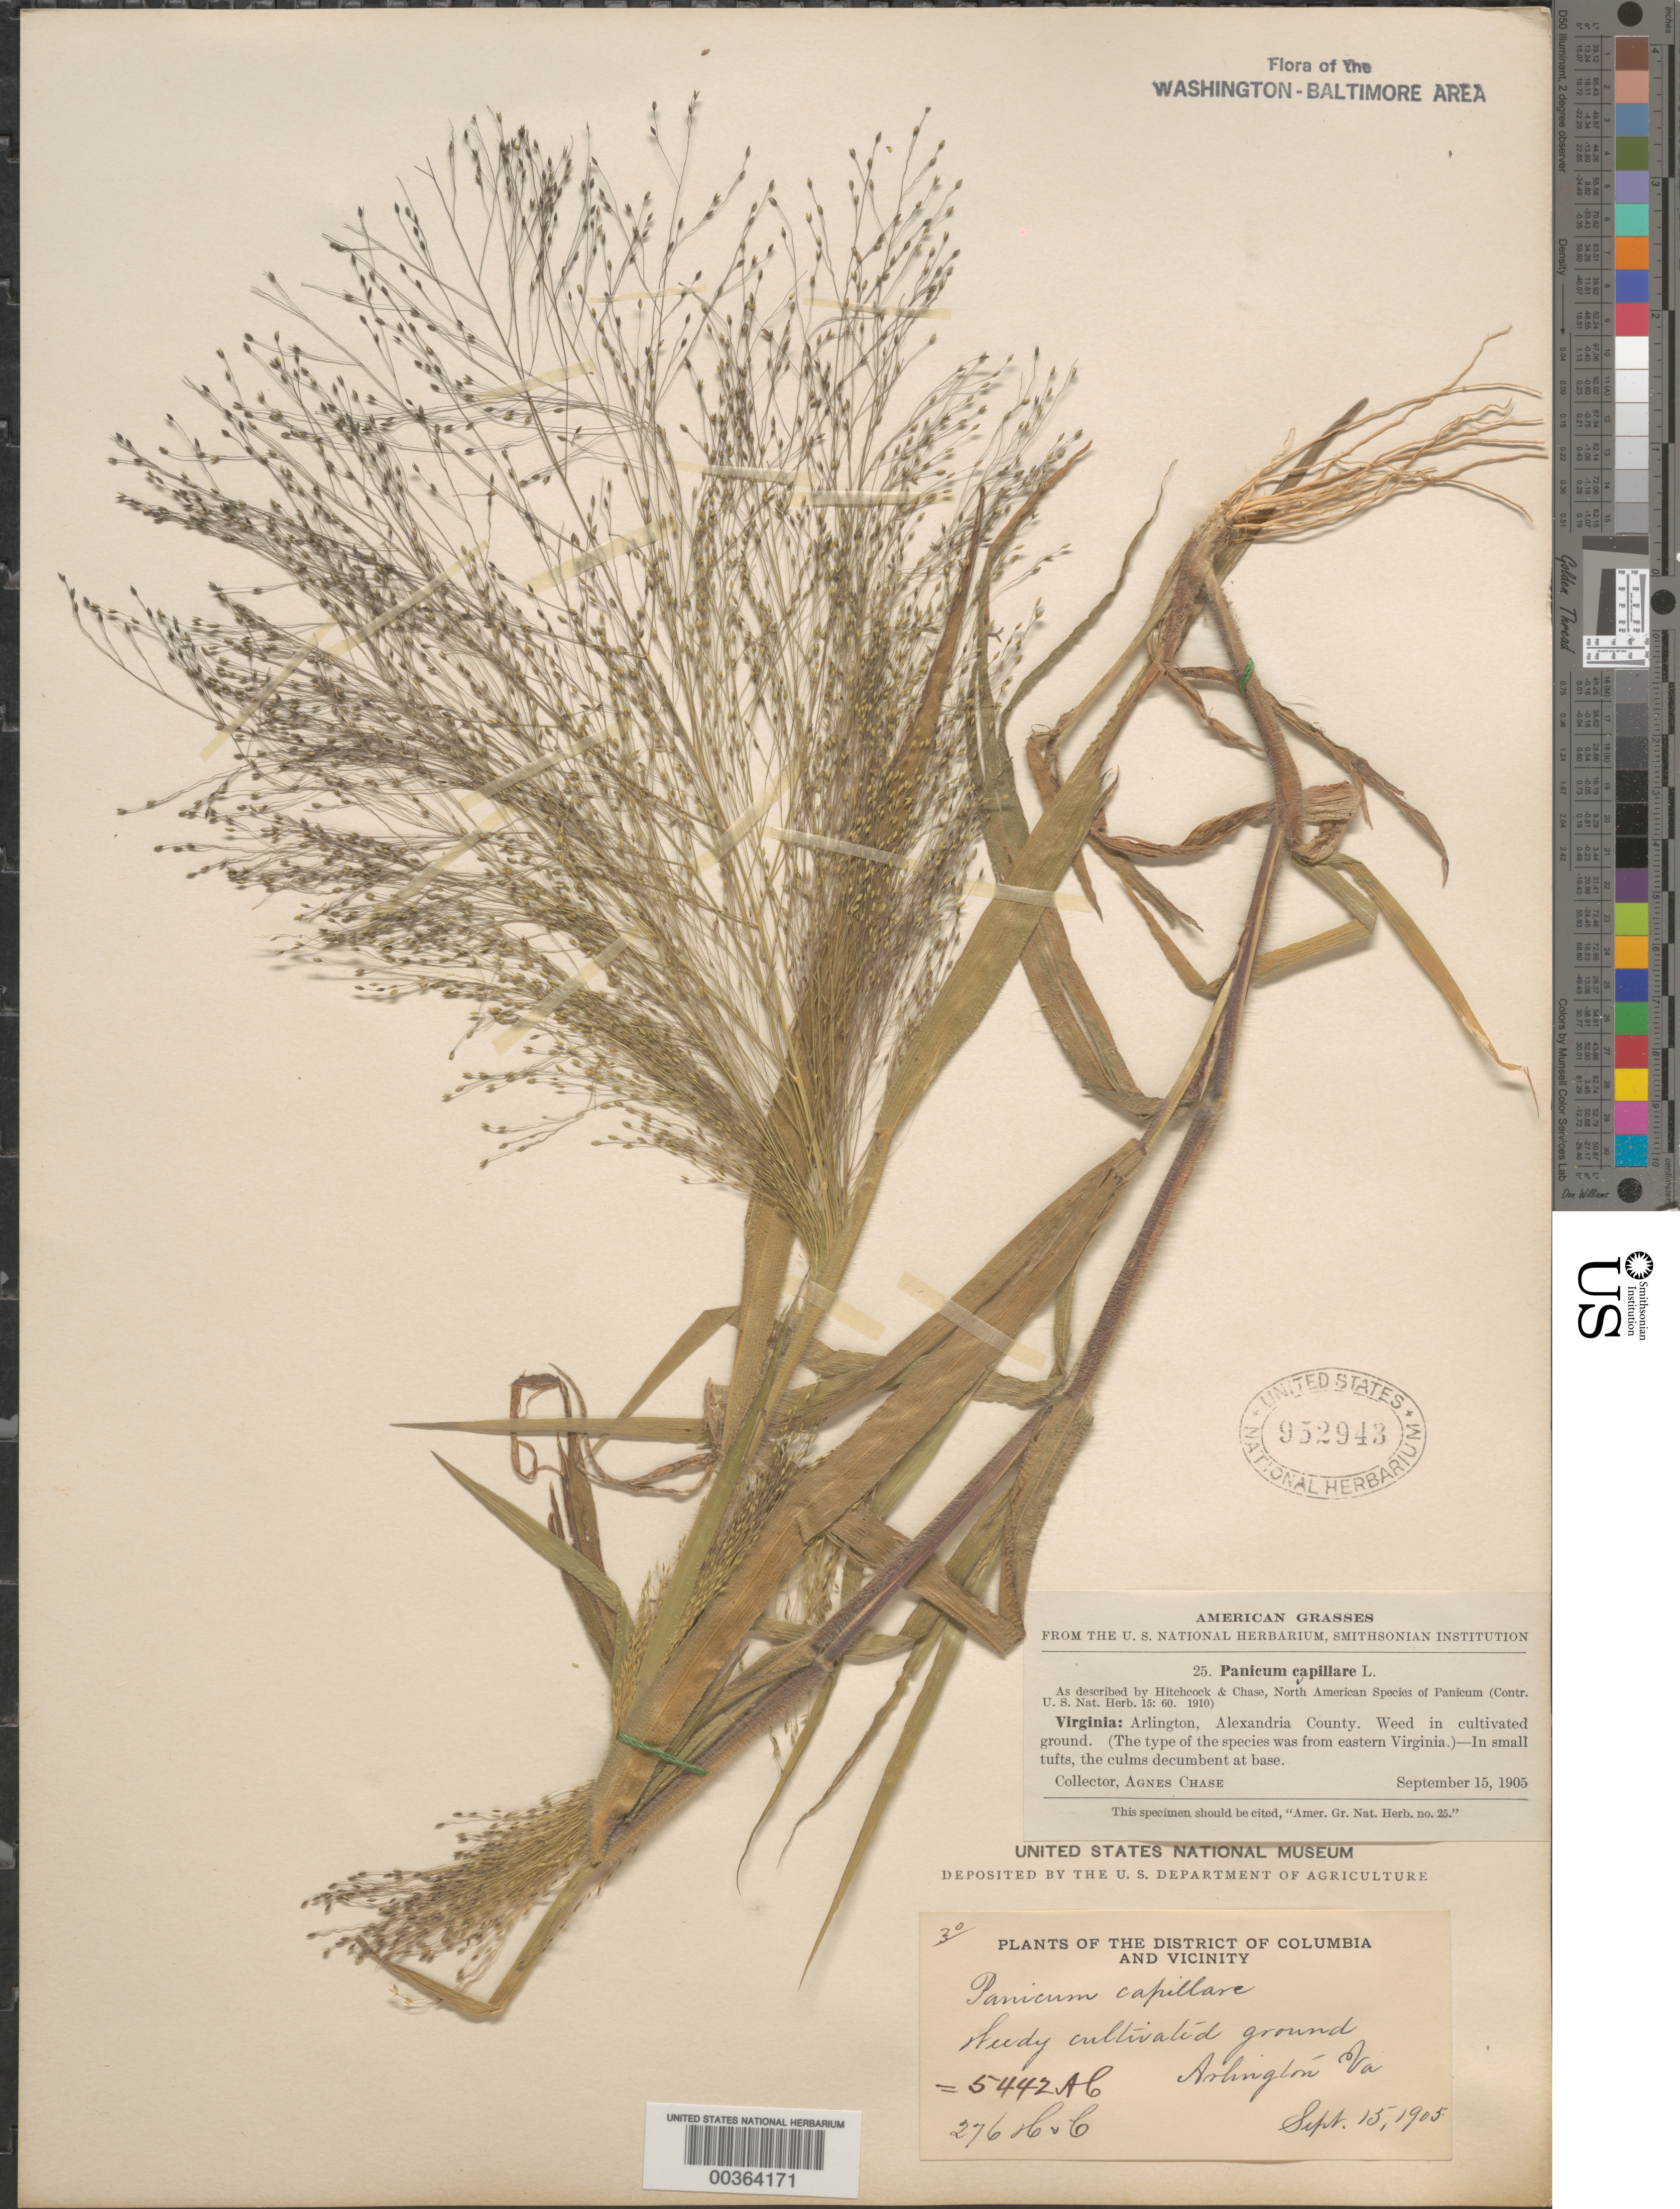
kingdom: Plantae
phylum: Tracheophyta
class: Liliopsida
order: Poales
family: Poaceae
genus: Panicum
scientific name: Panicum capillare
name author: L.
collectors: A. Chase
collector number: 5442 / 25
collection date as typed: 15 Sep 1905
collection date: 1905-09-15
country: United States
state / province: Virginia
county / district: Arlington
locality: Arlington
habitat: Weed in cultivated ground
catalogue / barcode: US 952943